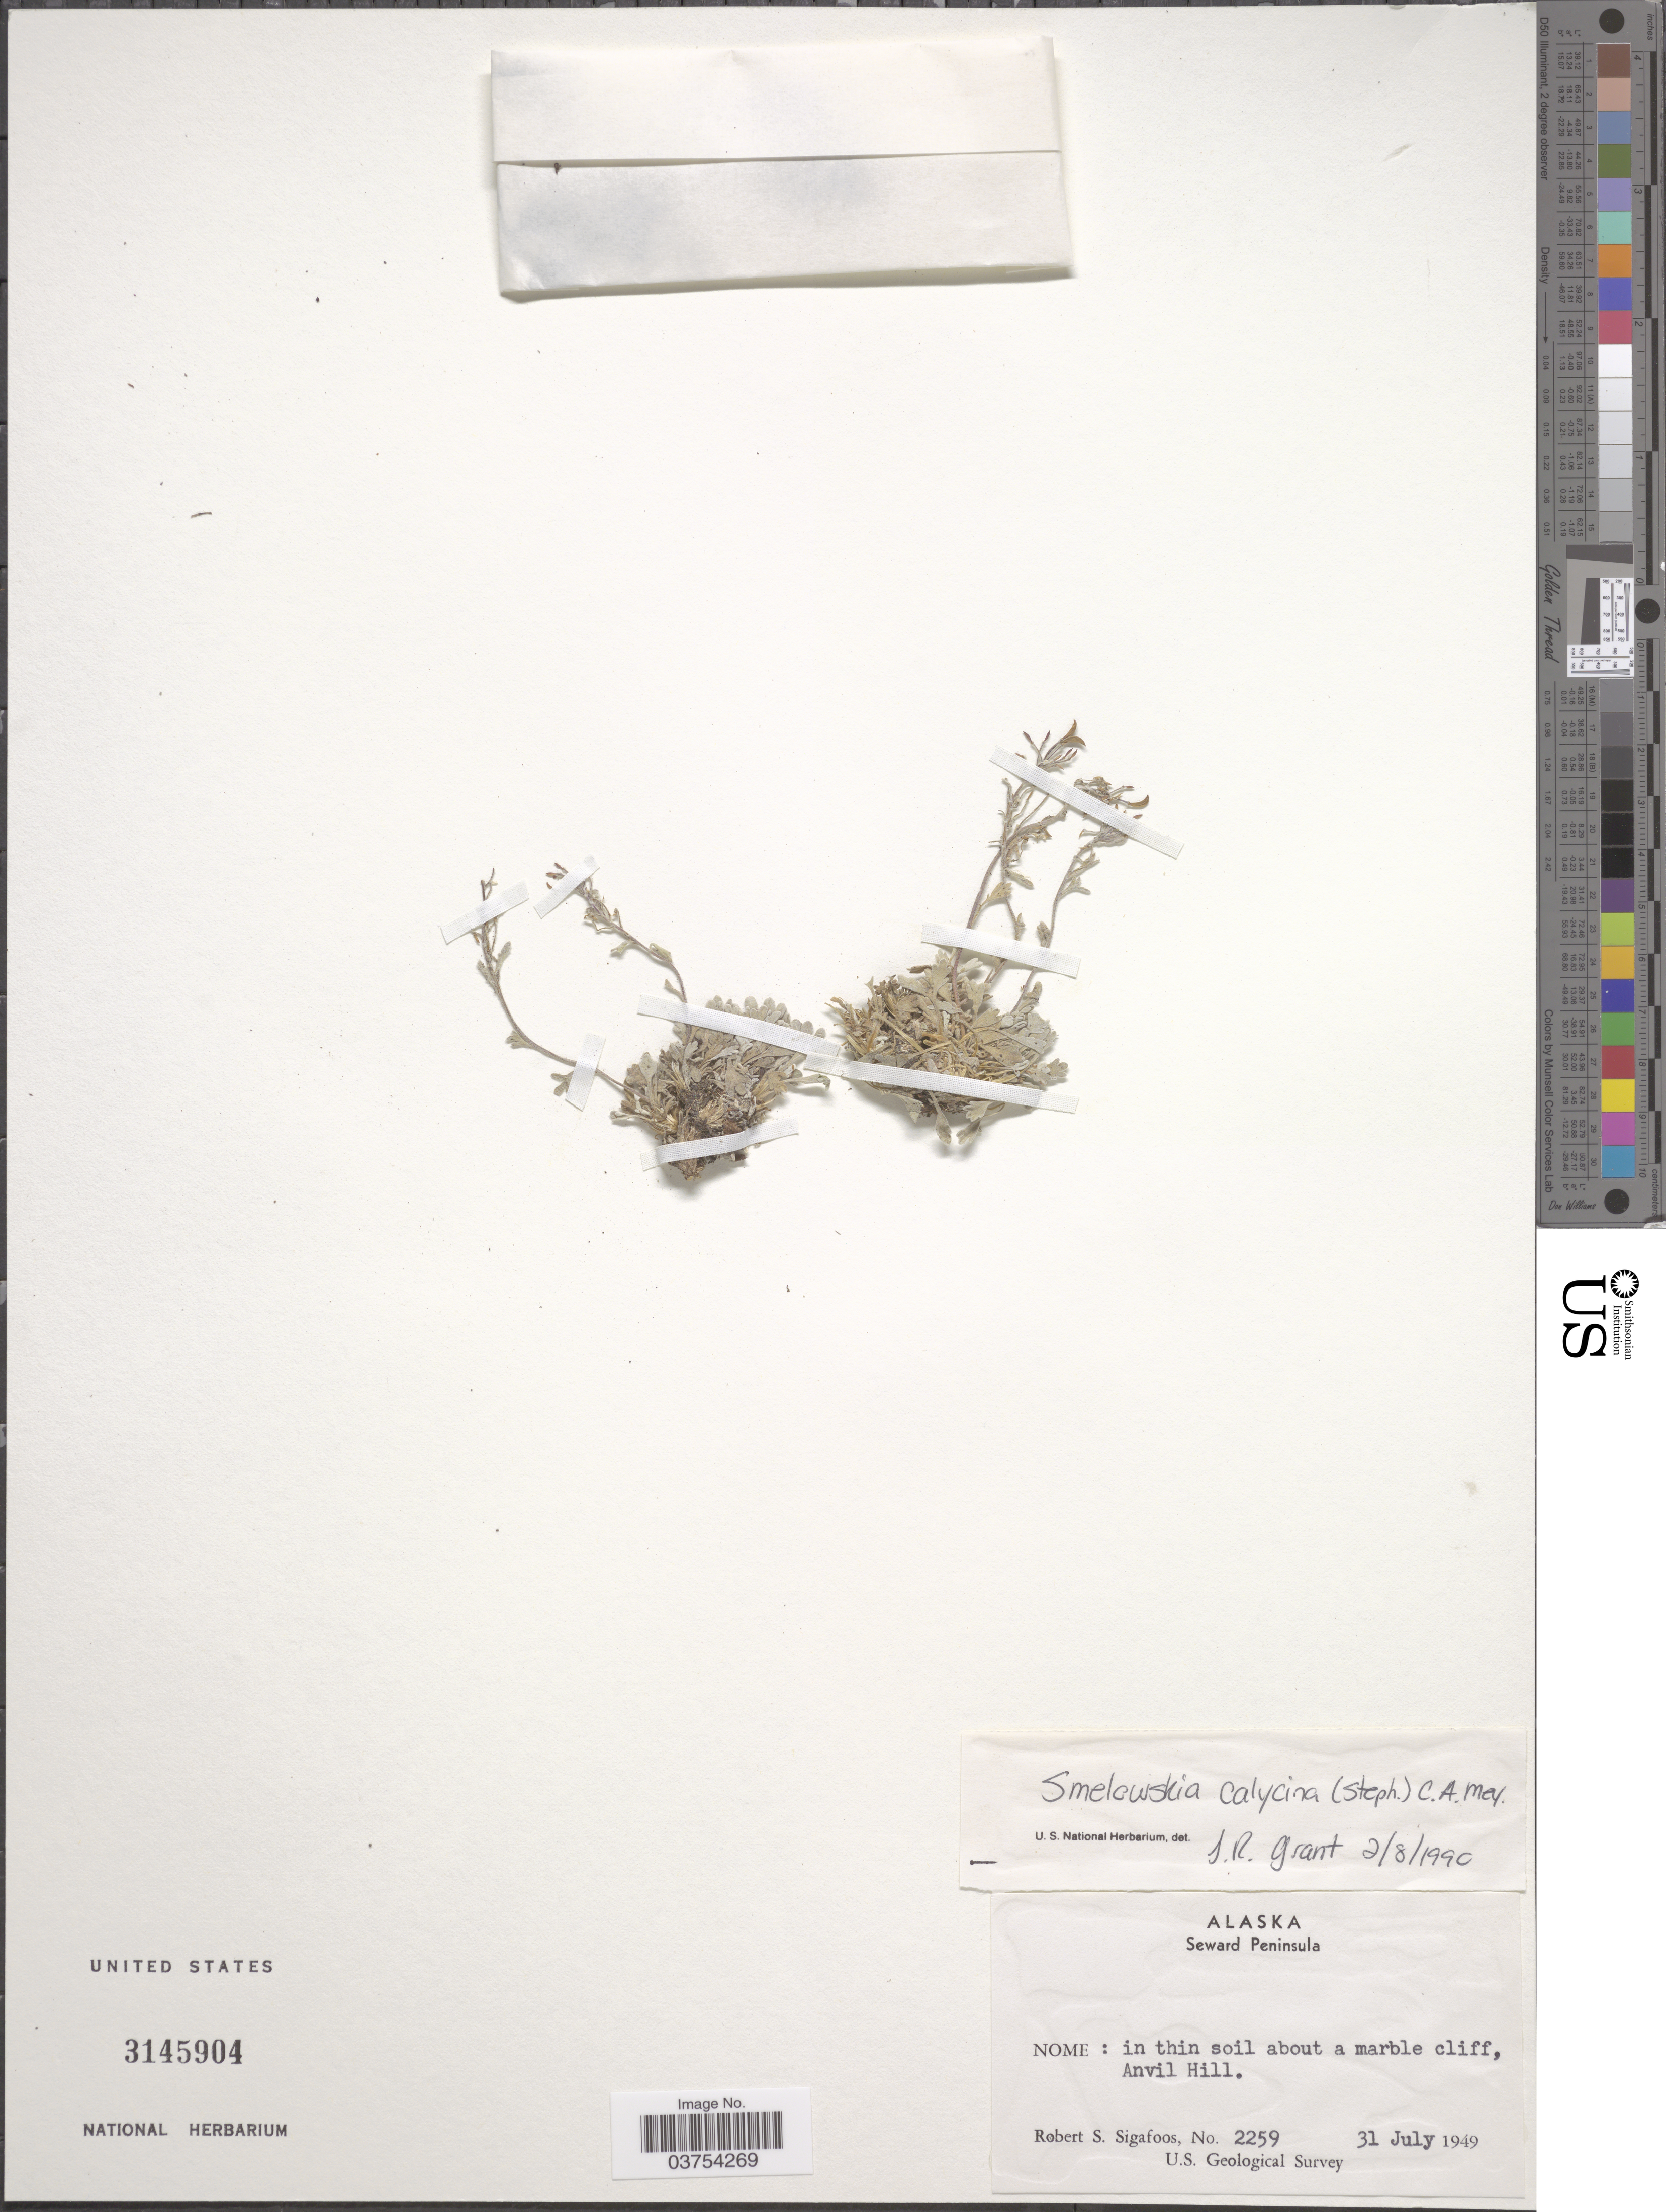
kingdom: Plantae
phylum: Tracheophyta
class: Magnoliopsida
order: Brassicales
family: Brassicaceae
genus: Smelowskia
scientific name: Smelowskia calycina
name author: (Stephan) C.A. Mey.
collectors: R. Sigafoos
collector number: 2259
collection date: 1949-07-31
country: United States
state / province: Alaska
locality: Seward Peninsula. Nome: in thin soil about a marble cliff, Anvil Hill.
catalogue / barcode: US 3145904